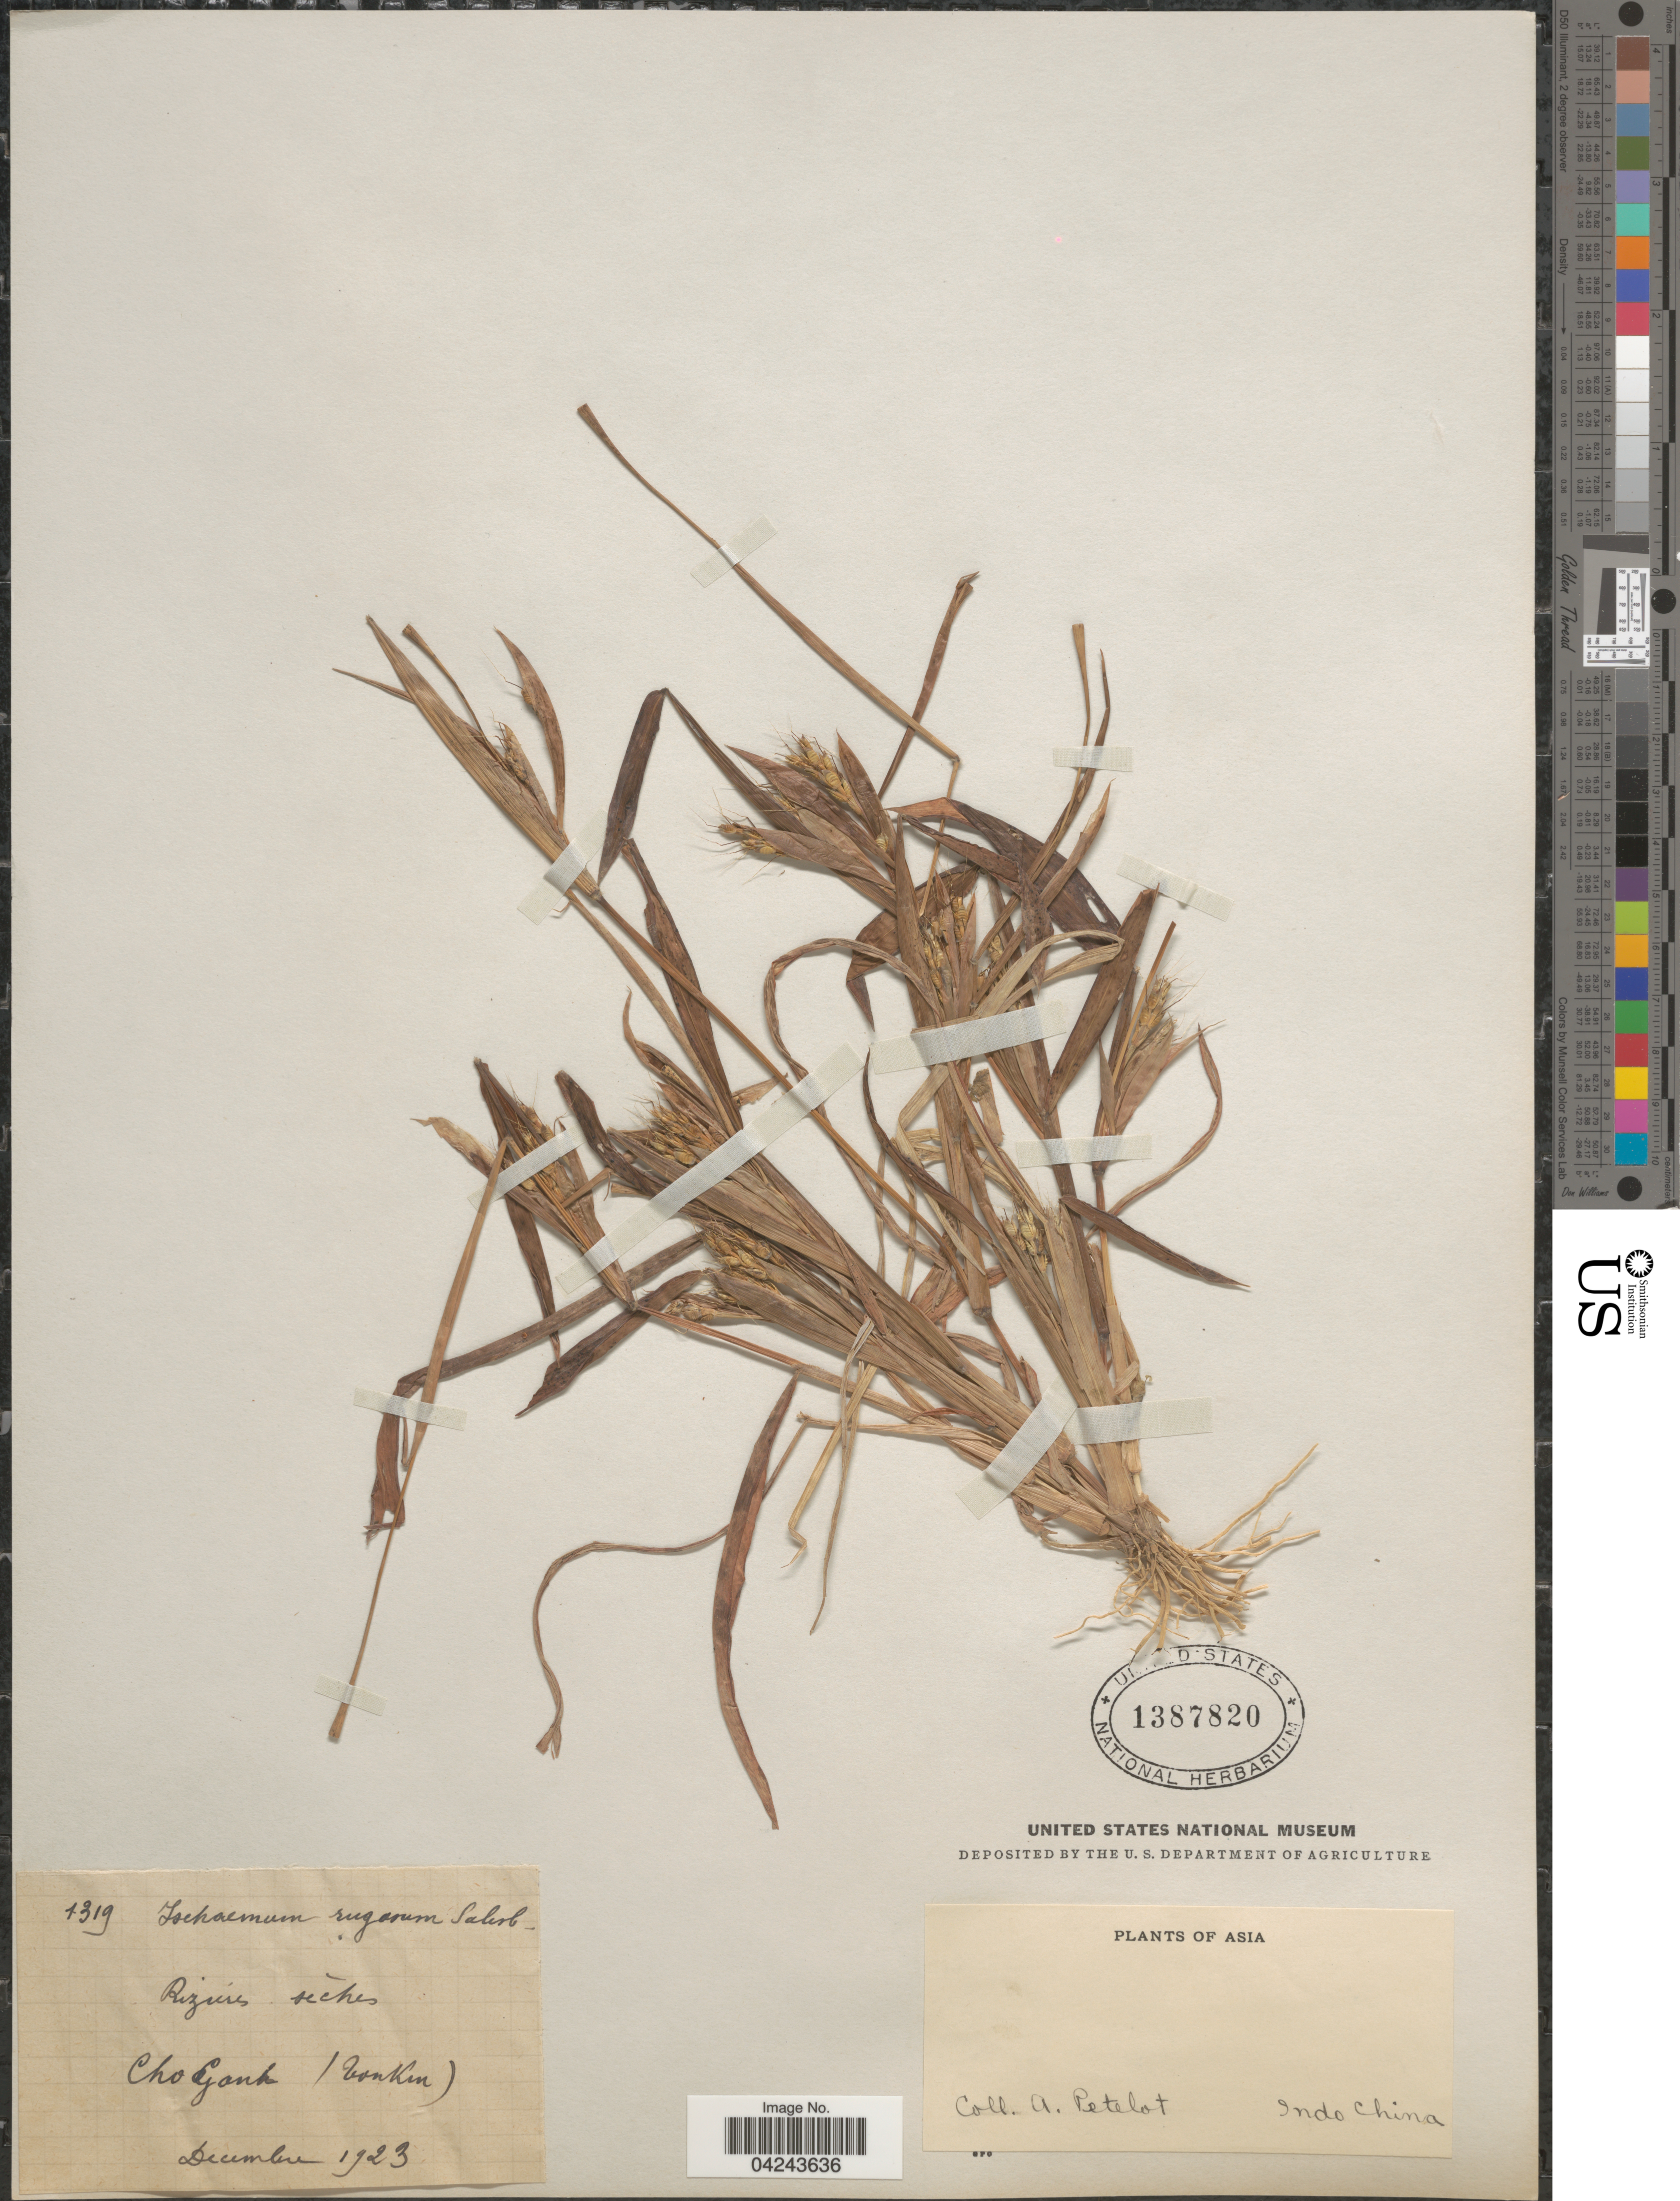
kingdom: Plantae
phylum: Tracheophyta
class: Liliopsida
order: Poales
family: Poaceae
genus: Ischaemum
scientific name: Ischaemum rugosum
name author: Salisb.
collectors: A. Petelot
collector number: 1319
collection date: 1923-12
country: Vietnam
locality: Cho Ganh (Tonkin).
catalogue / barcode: US 1387820